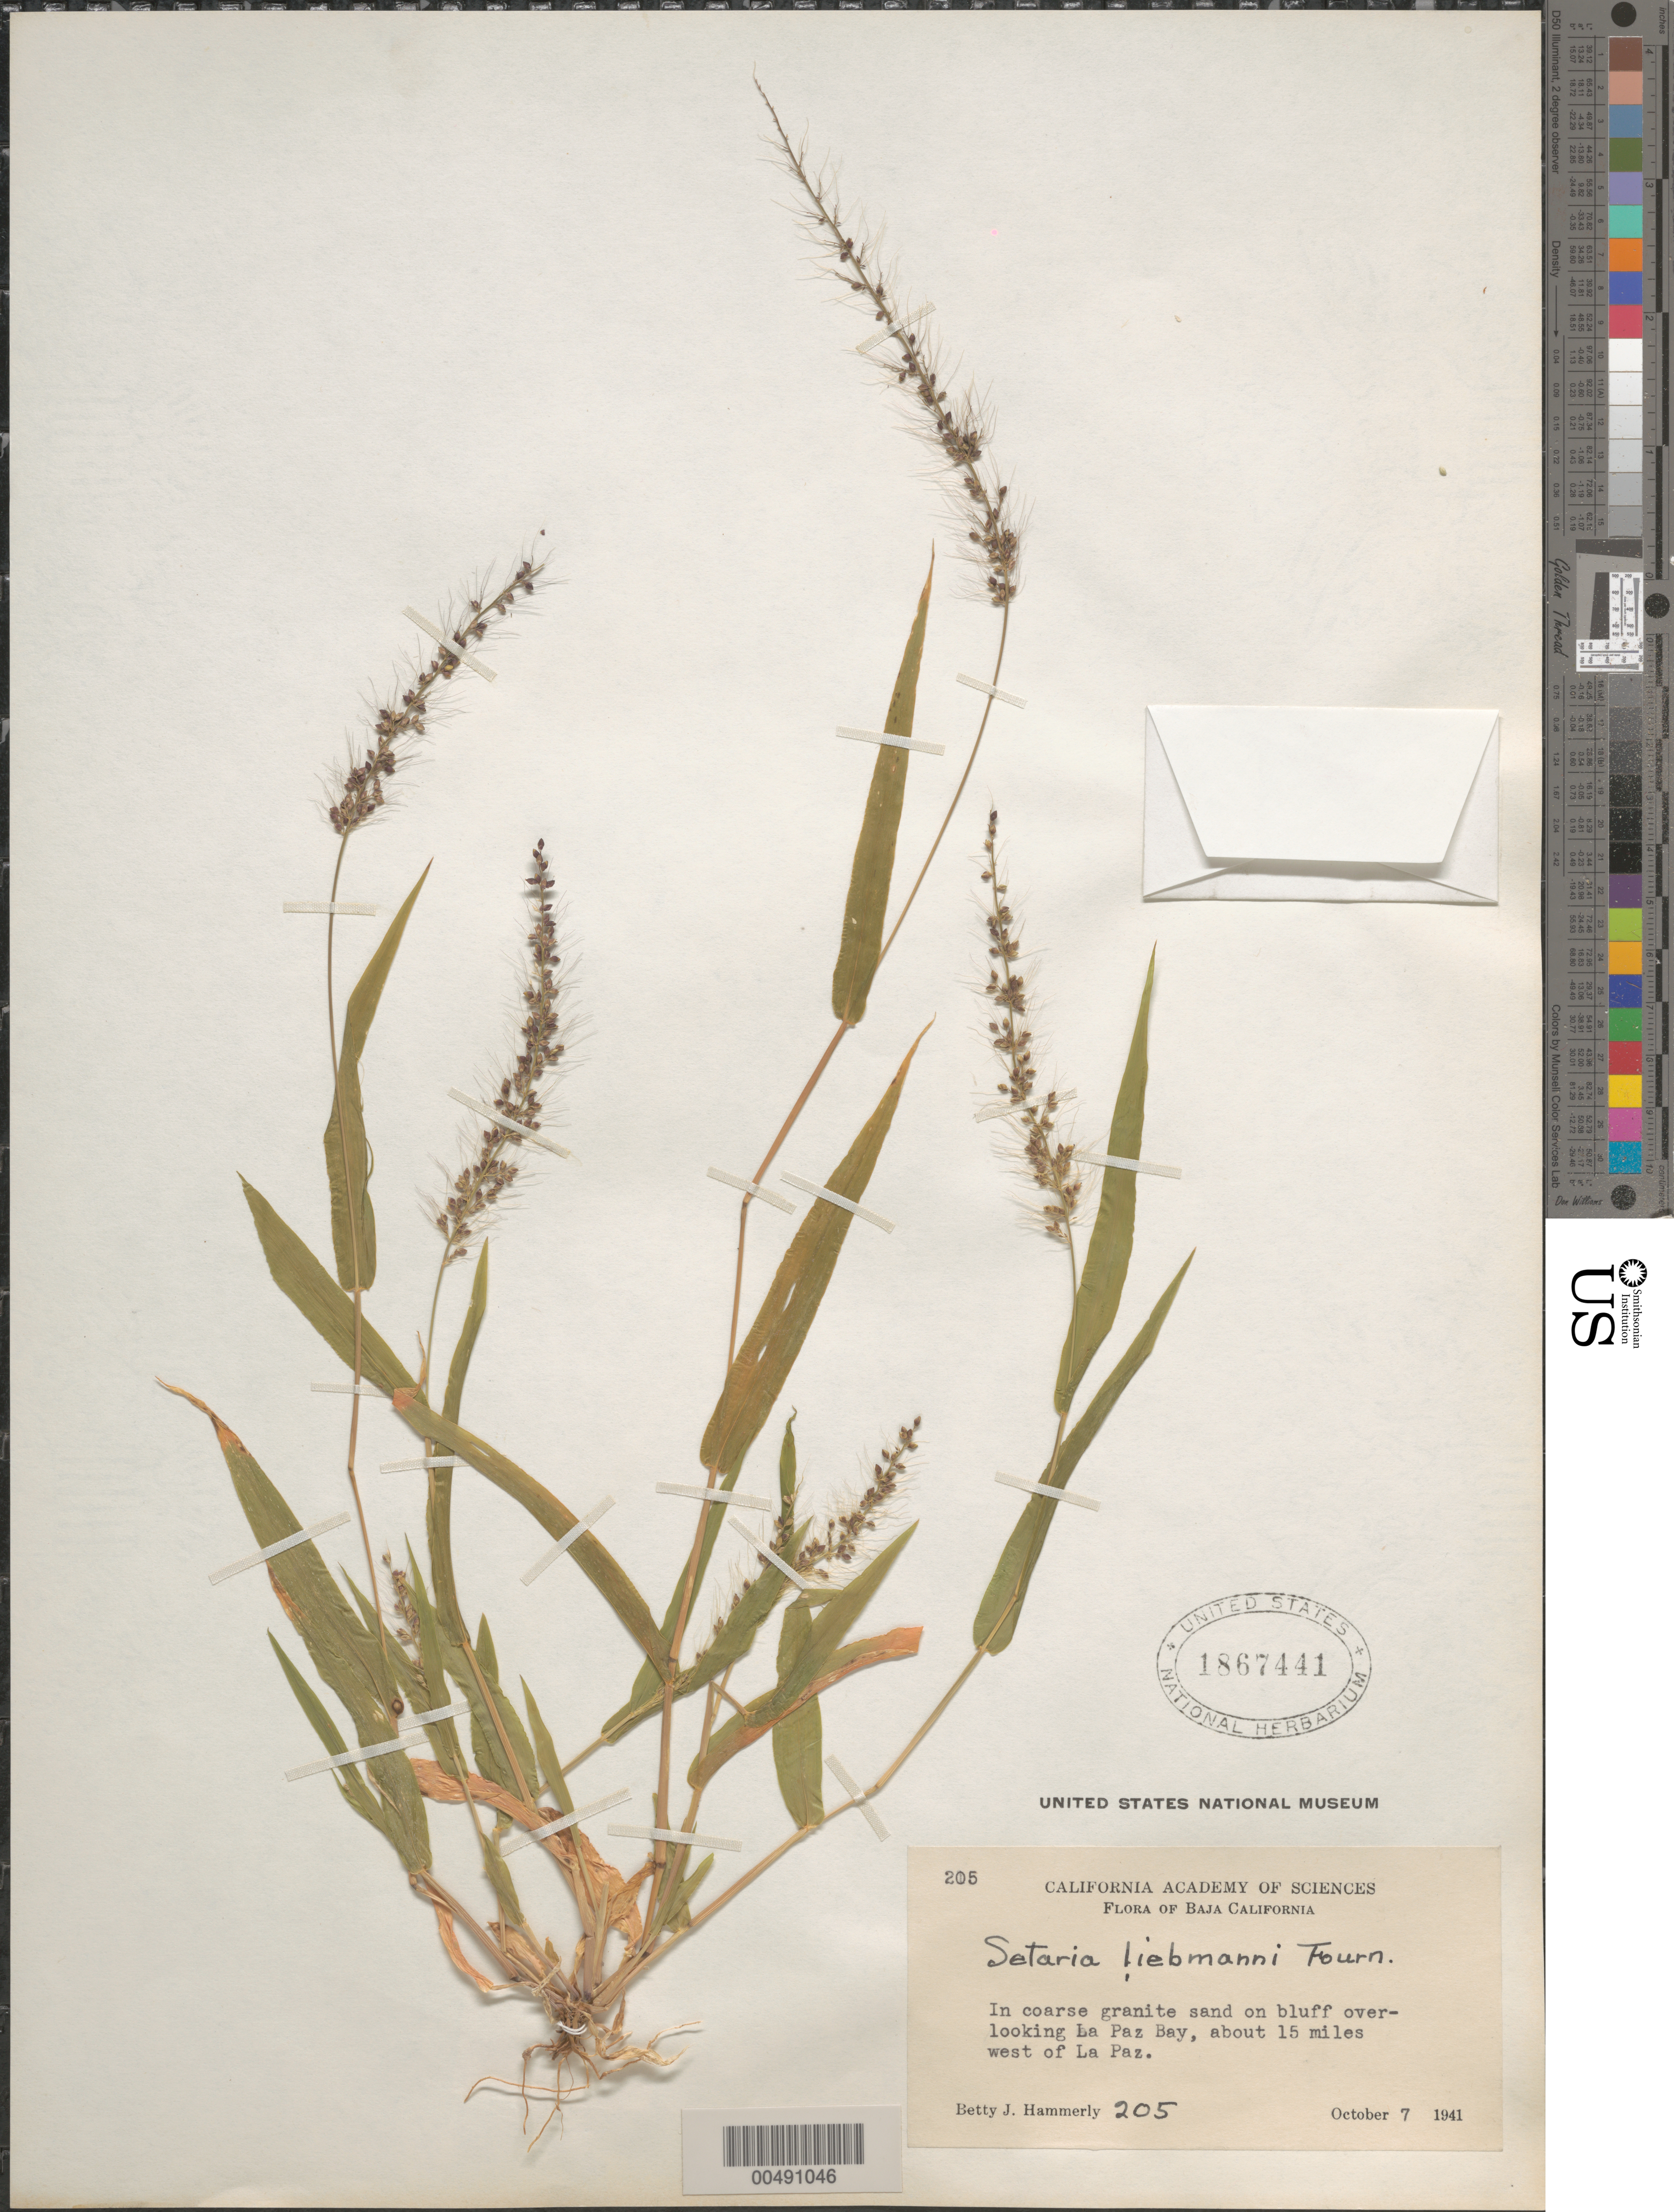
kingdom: Plantae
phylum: Tracheophyta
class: Liliopsida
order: Poales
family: Poaceae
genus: Setaria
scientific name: Setaria liebmannii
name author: E. Fourn.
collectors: B. J. Hammerly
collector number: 205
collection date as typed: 7 Oct 1941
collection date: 1941-10-07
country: Mexico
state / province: Baja California Sur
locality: Overlooking La Paz Bay, about 15 mi W of La Paz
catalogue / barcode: US 1867441